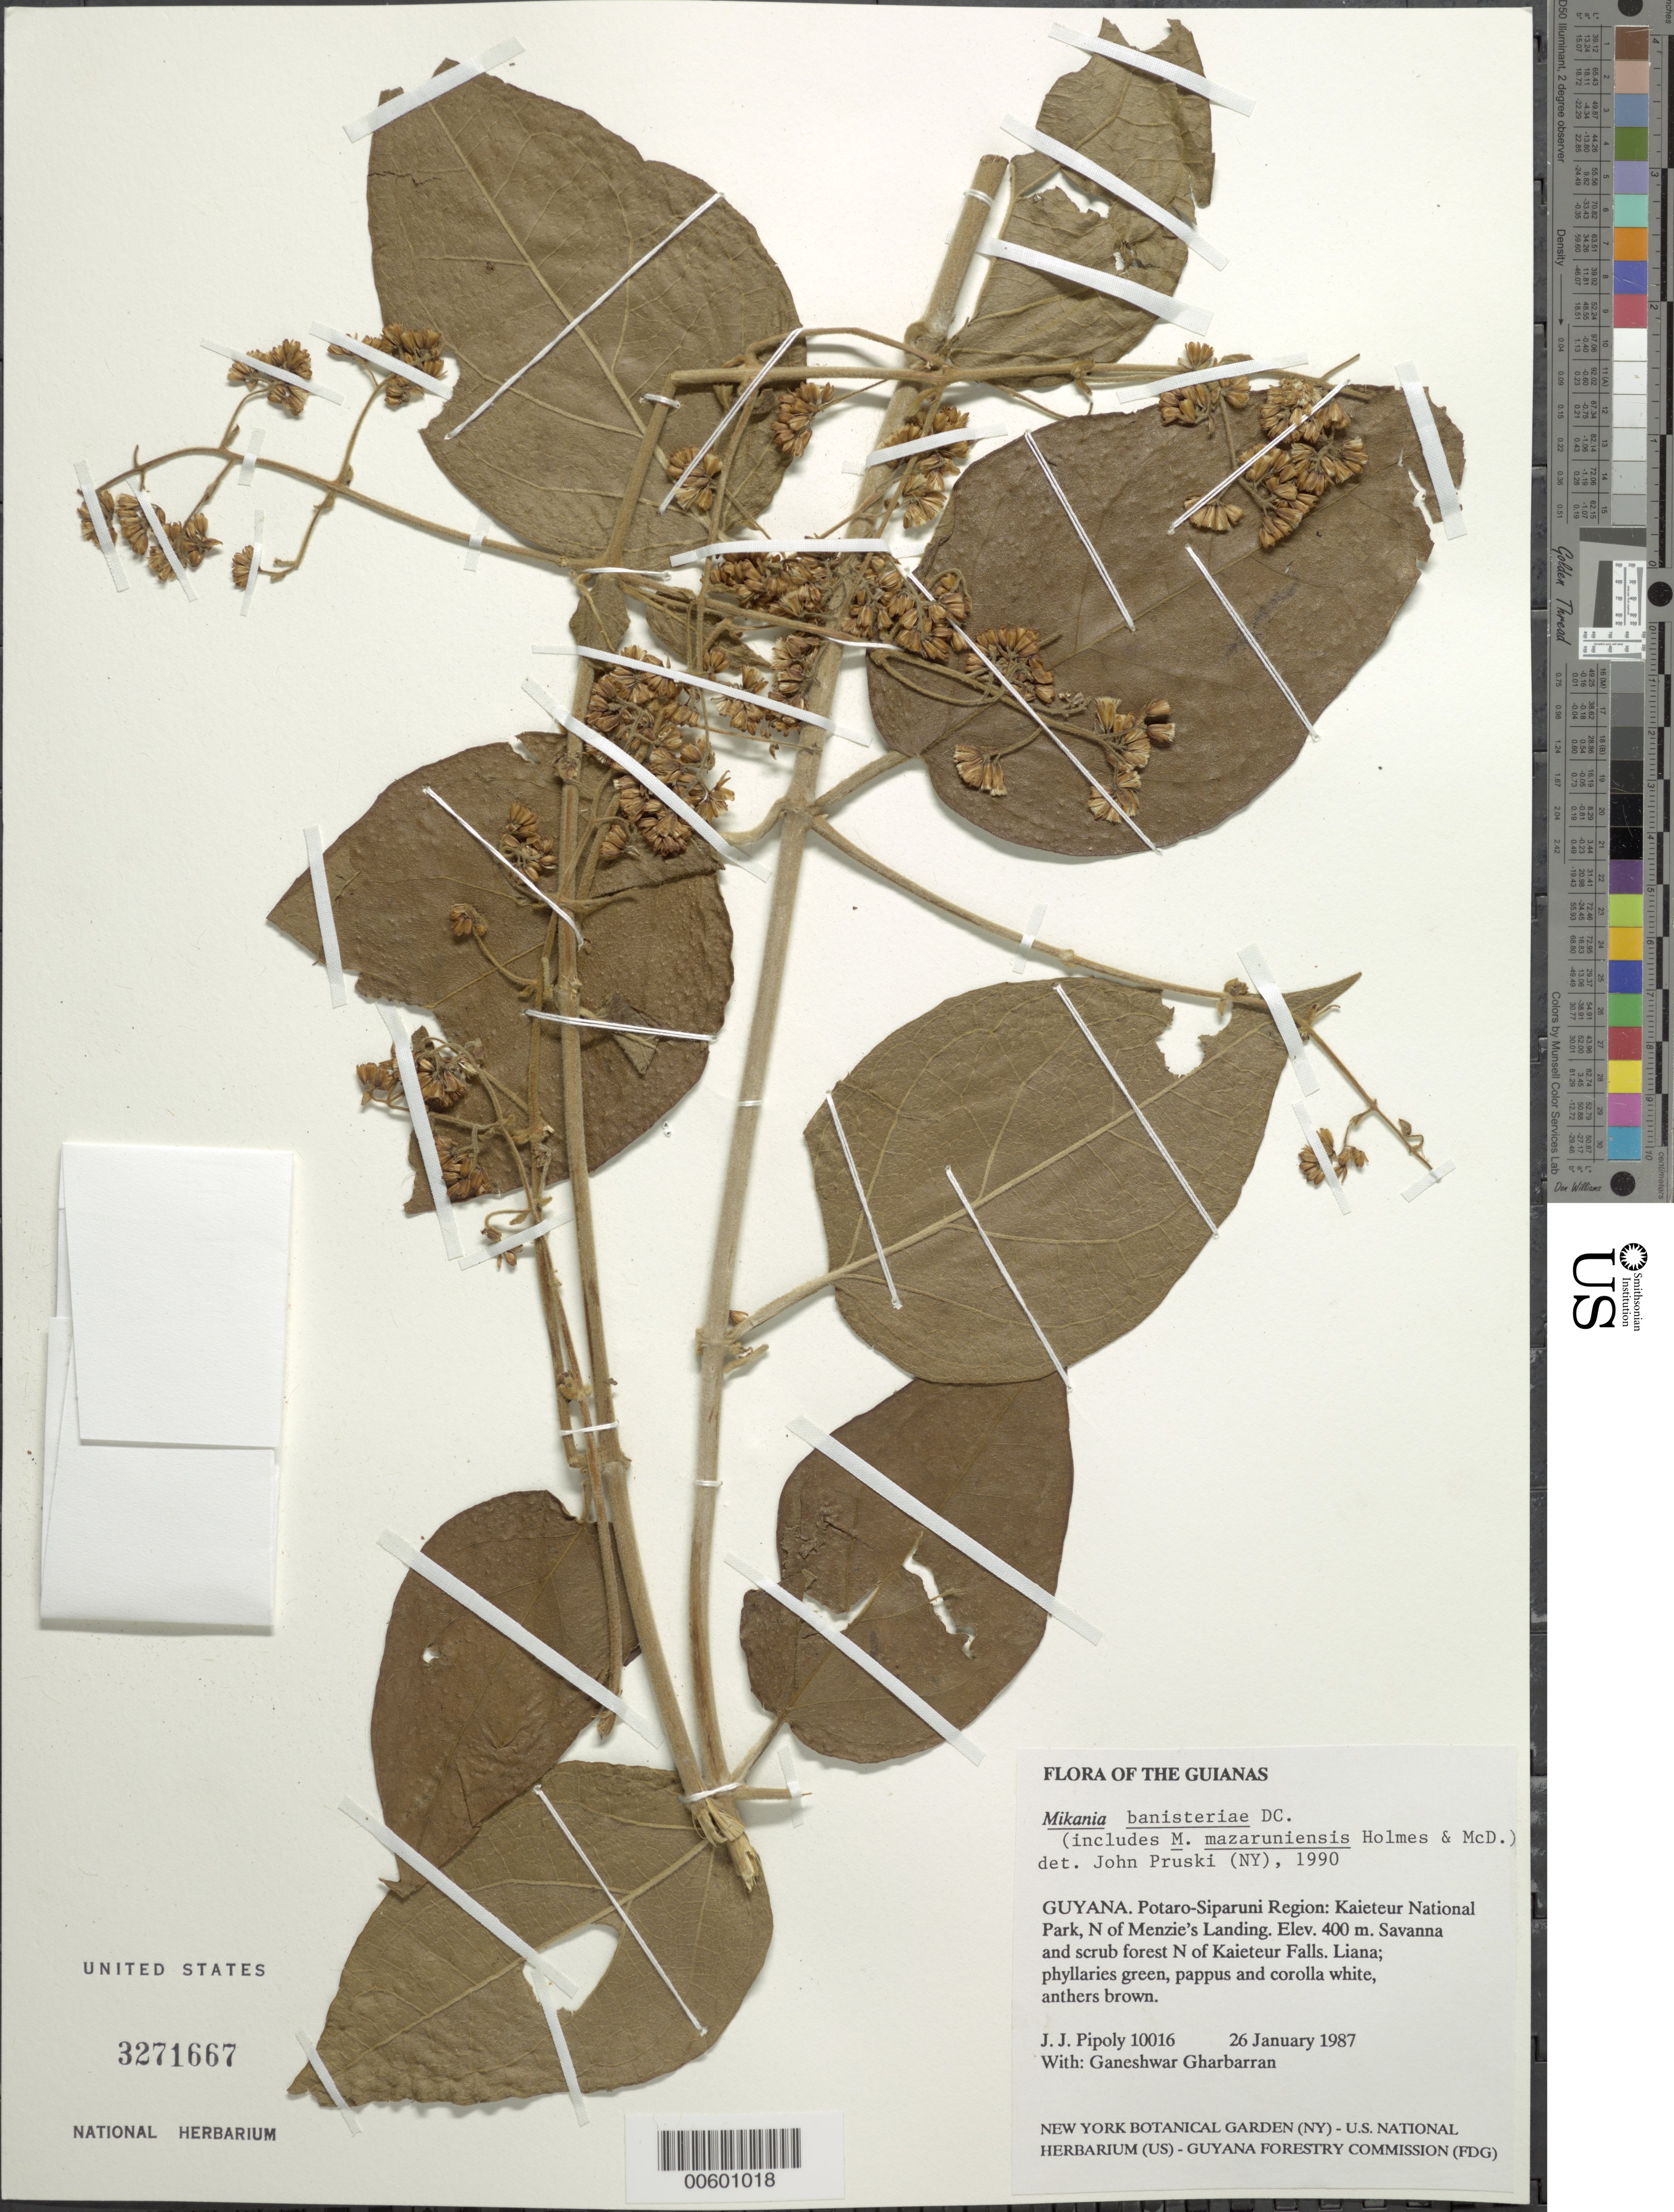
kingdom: Plantae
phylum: Tracheophyta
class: Magnoliopsida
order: Asterales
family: Asteraceae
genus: Mikania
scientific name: Mikania banisteriae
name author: DC.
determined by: Pruski, J. F.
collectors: J. J. Pipoly & G. Gharbarran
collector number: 10016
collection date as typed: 26 January 1987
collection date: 1987-01-26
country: Guyana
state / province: Potaro-Siparuni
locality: Kaieteur National Park; N of Menzie's Landing and Kaieteur Falls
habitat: Savanna and scrub forest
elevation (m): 400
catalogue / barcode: US 3271667